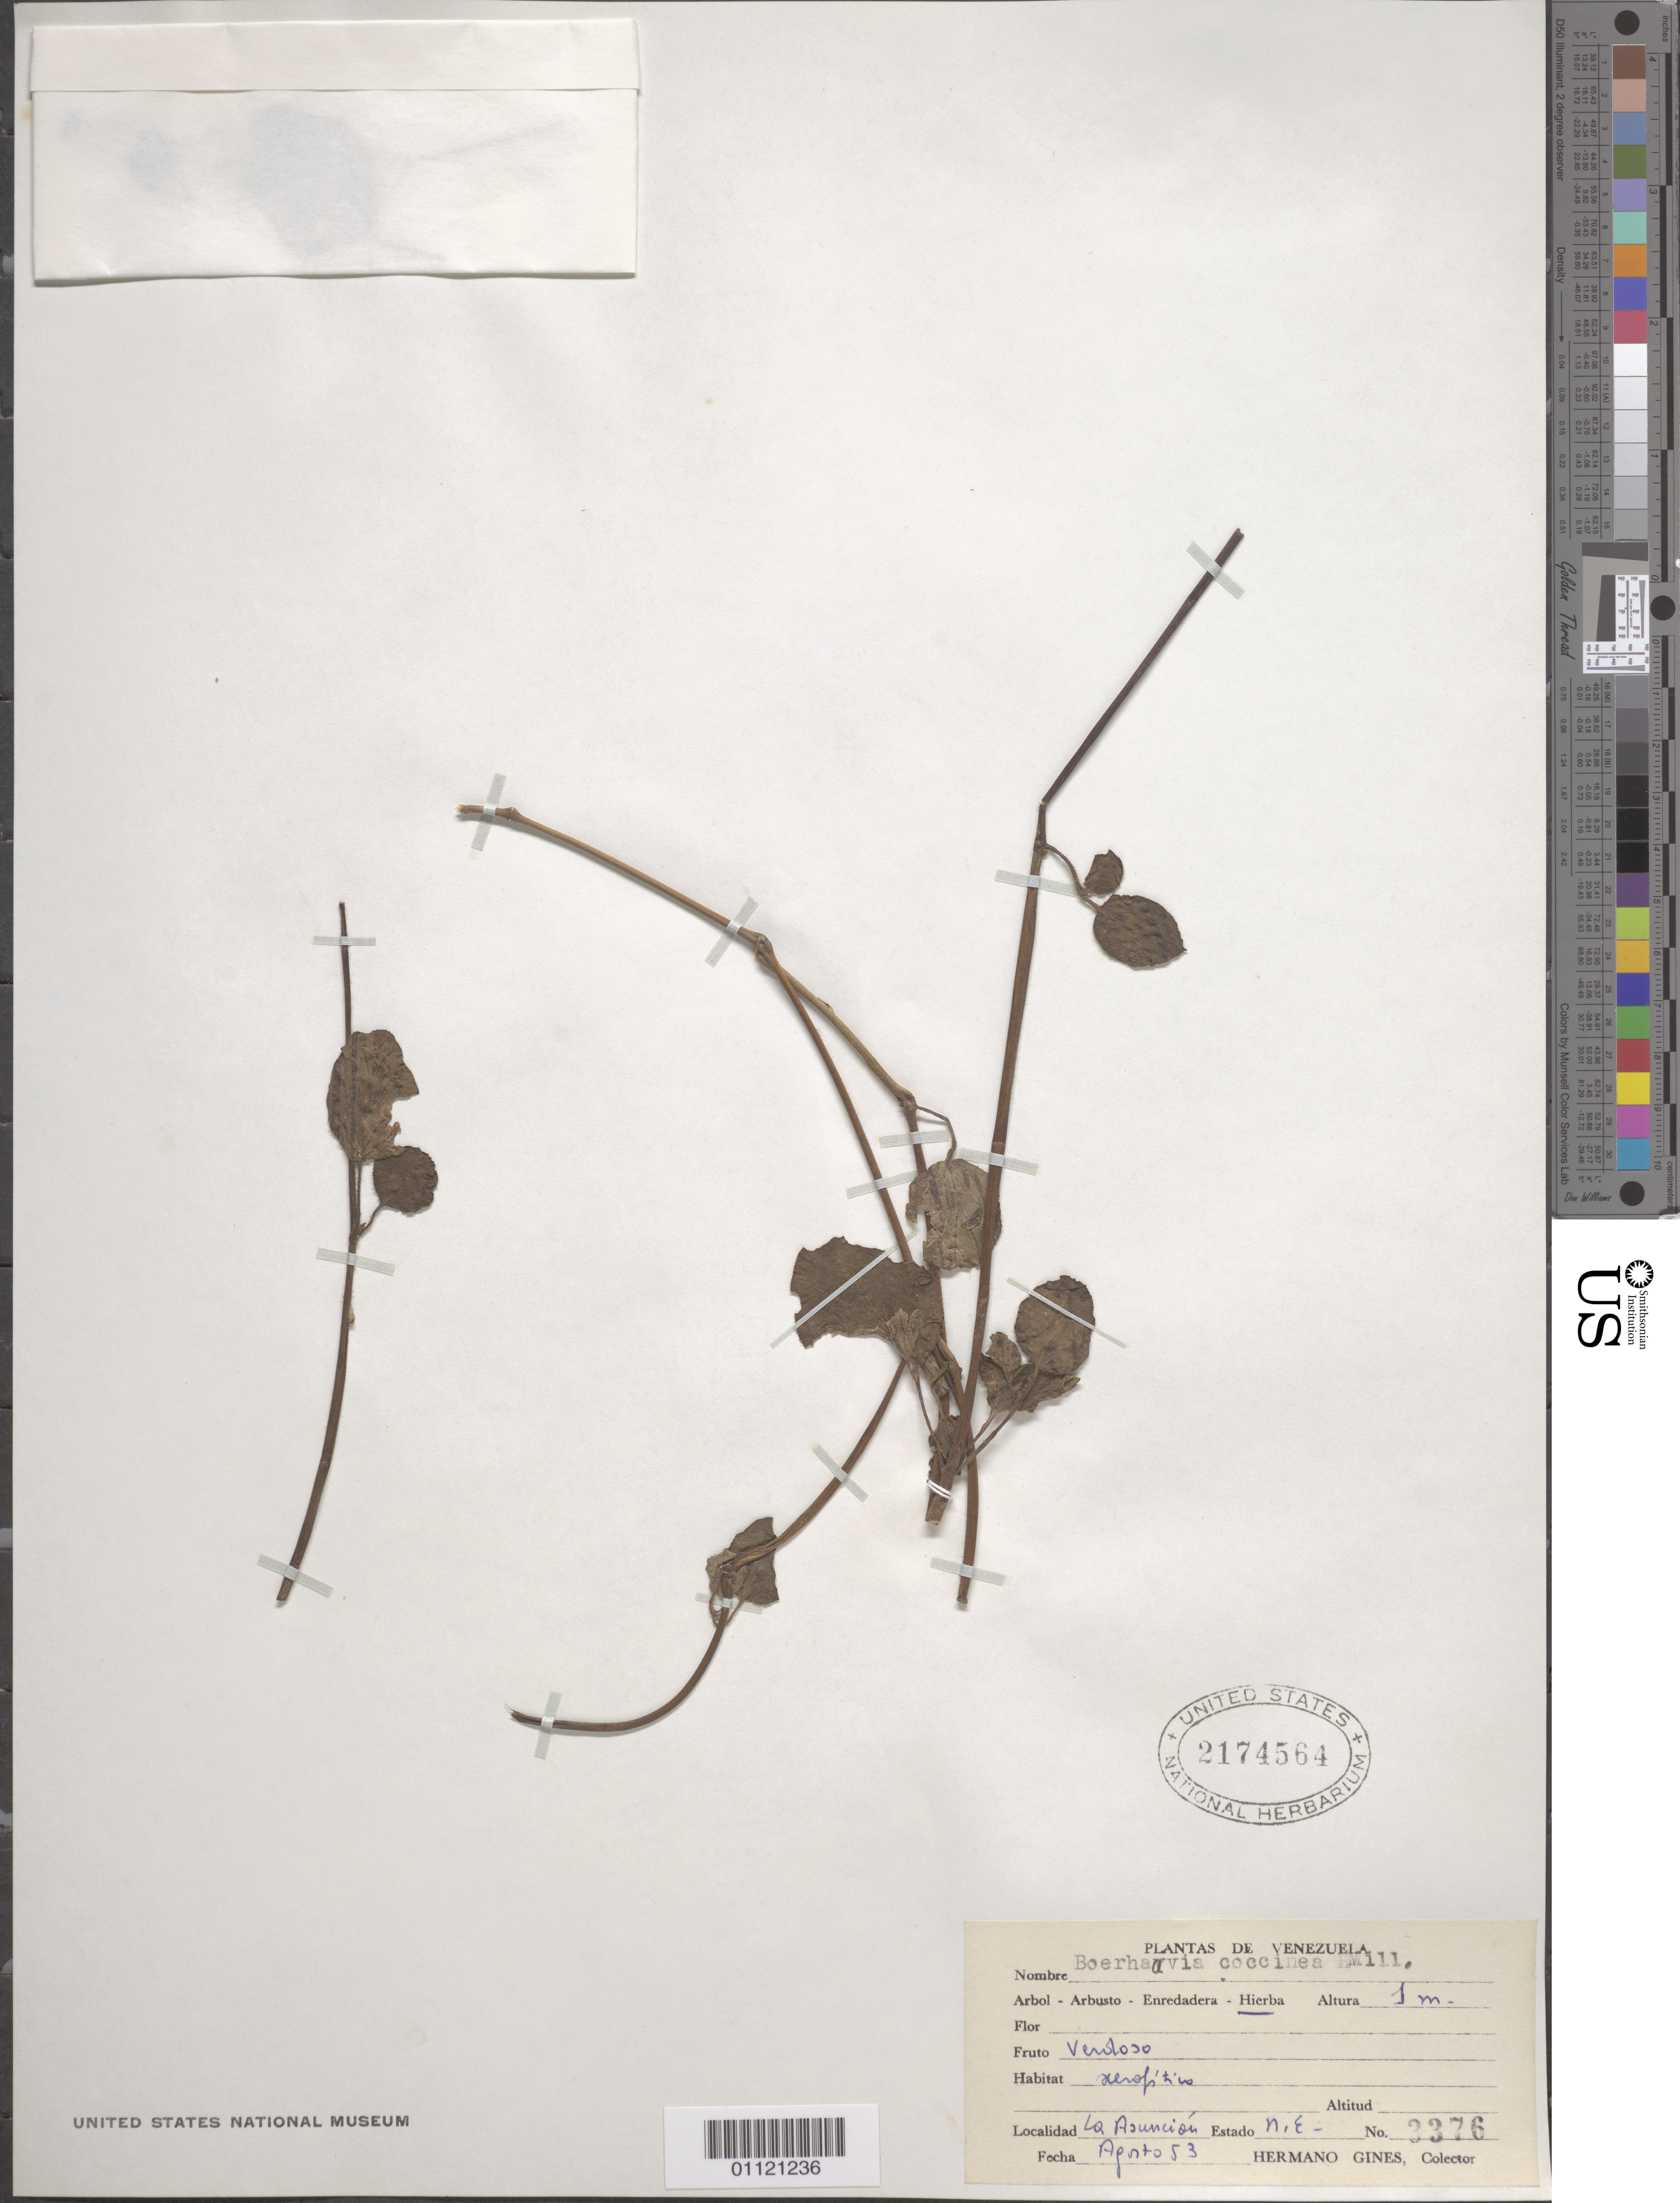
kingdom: Plantae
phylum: Tracheophyta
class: Magnoliopsida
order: Caryophyllales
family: Nyctaginaceae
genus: Boerhavia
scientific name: Boerhavia coccinea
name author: Mill.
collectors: Bro. Gines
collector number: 3376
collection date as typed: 01 Aug 1953 to 31 Aug 1953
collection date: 1953-08-01/1953-08-31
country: Venezuela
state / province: Nueva Esparta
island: Margarita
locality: La Acunción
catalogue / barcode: US 2174564